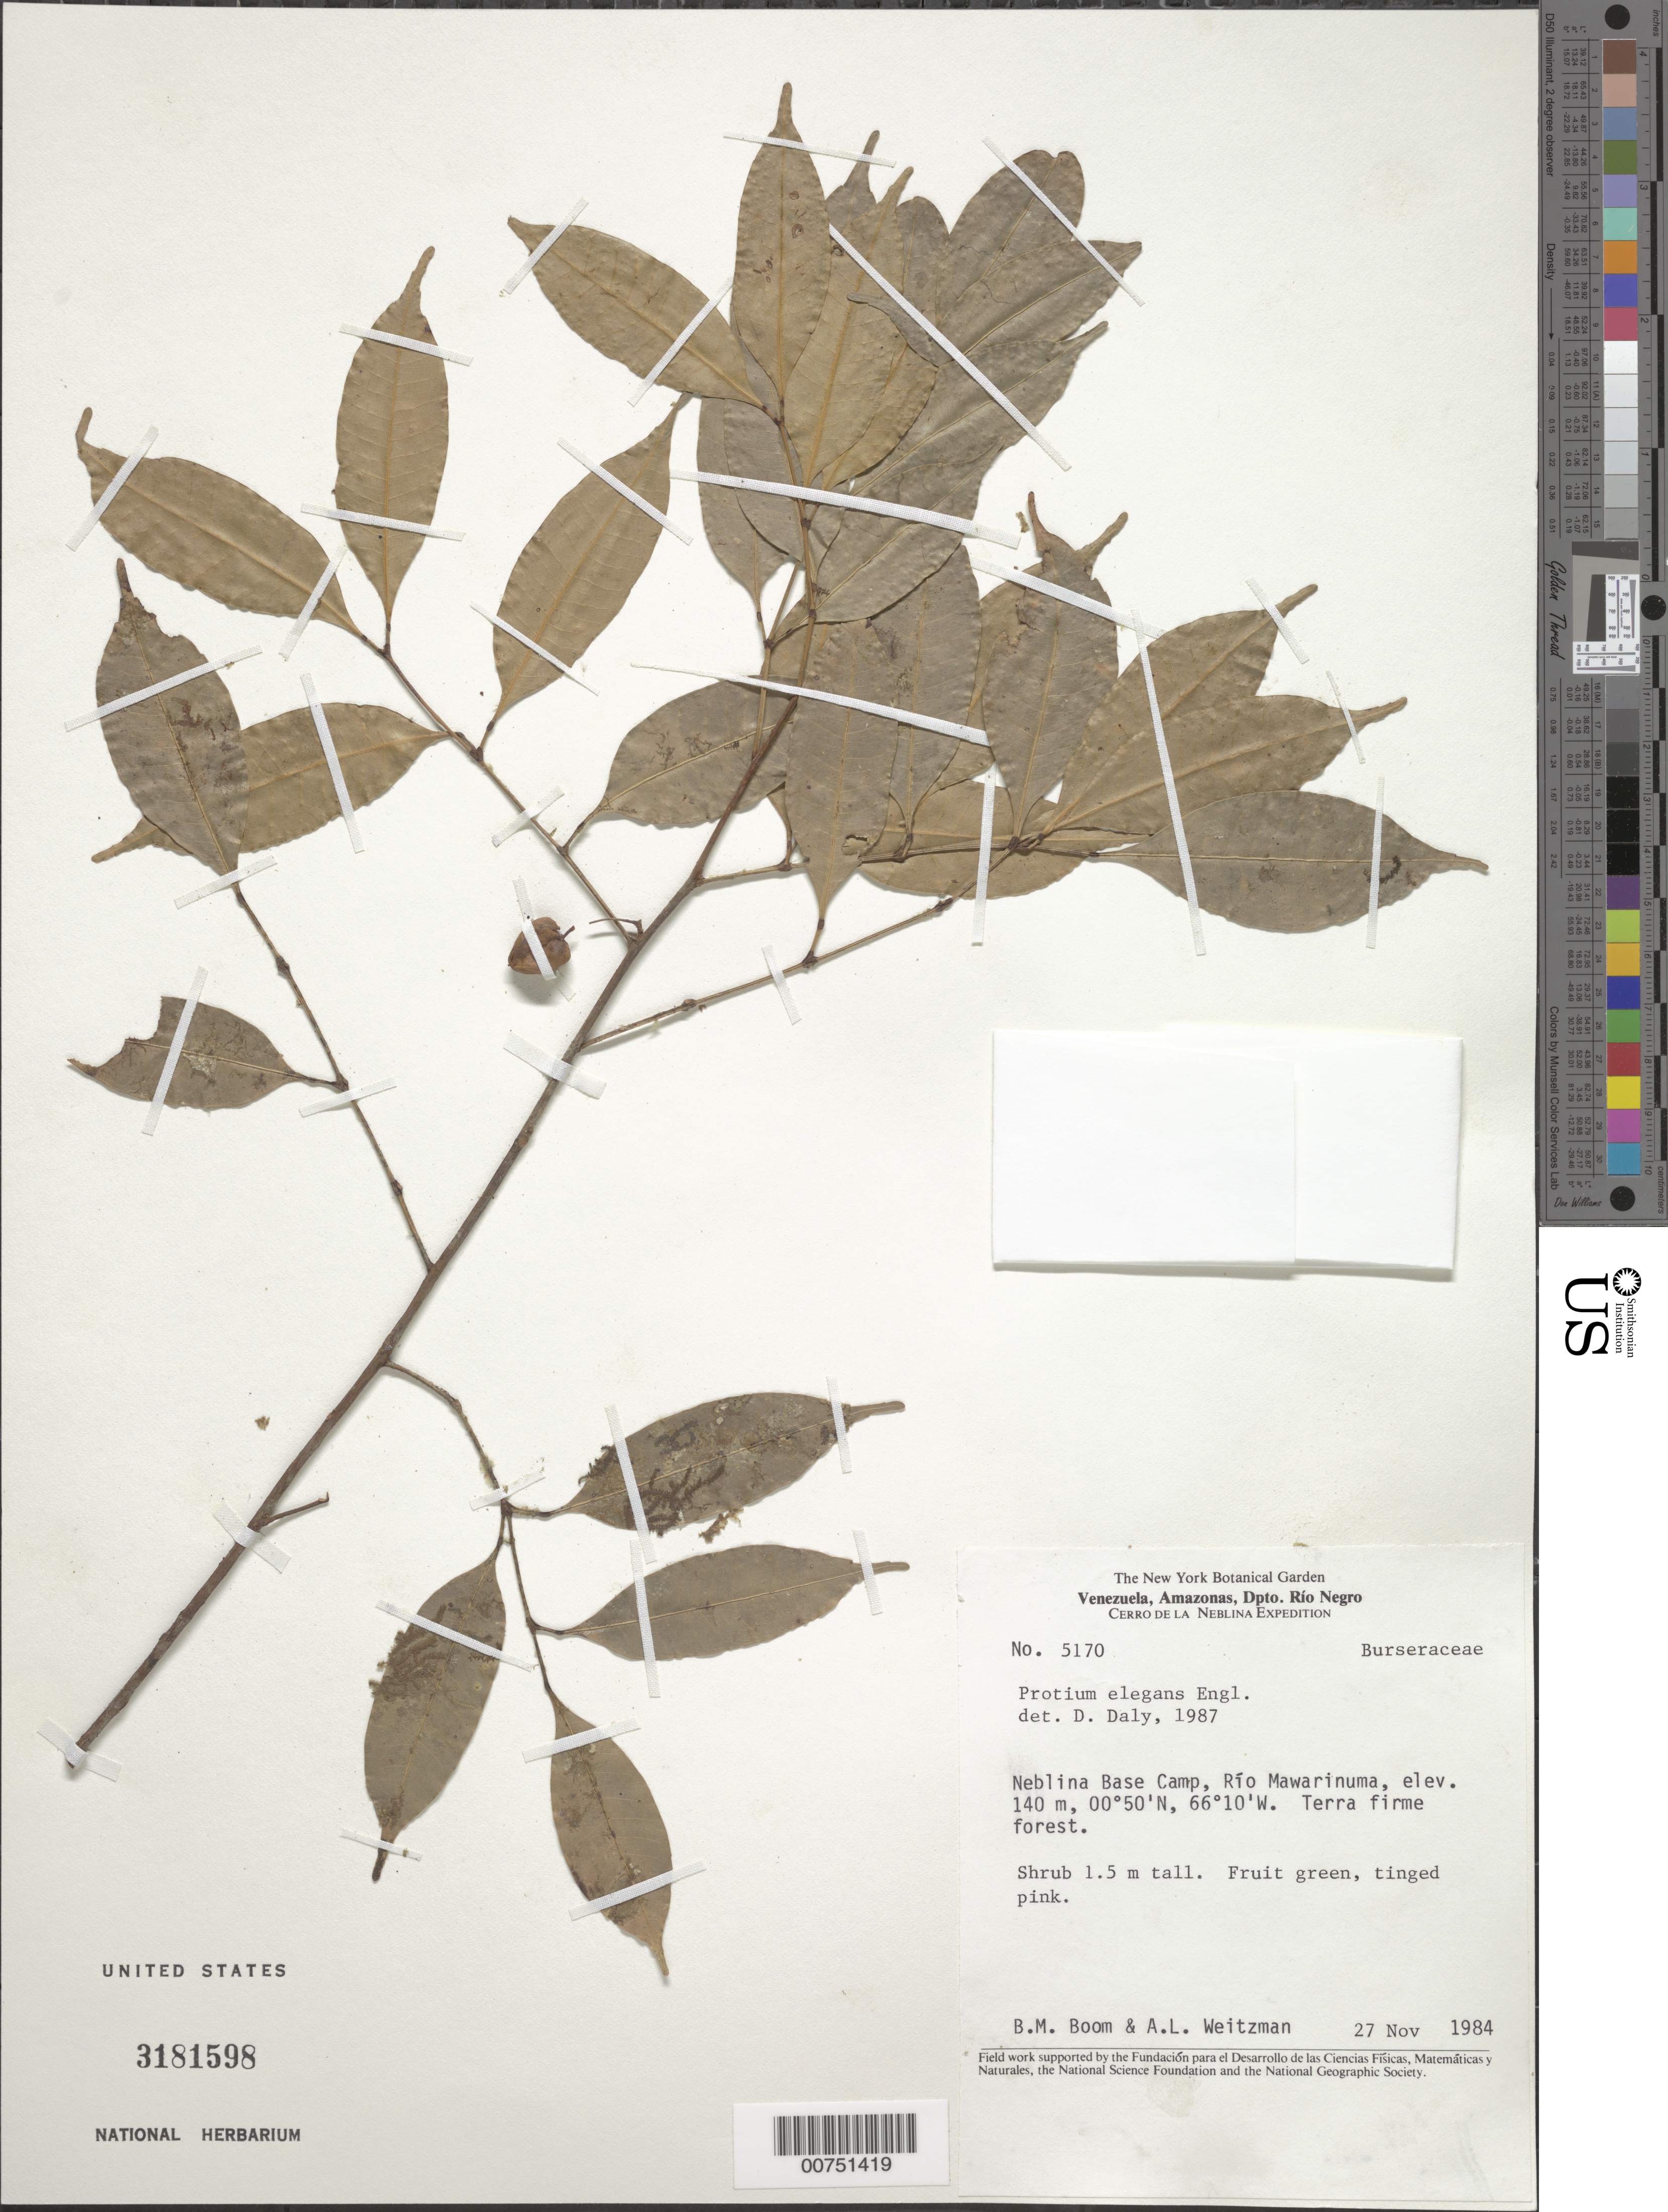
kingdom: Plantae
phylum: Tracheophyta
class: Magnoliopsida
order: Sapindales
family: Burseraceae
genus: Protium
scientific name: Protium elegans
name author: Engl.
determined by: Daly, D. C.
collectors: B. M. Boom & A. L. Weitzman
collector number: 5170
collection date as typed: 27-Nov-84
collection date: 1984-11-27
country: Venezuela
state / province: Amazonas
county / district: Río Negro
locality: Cerro de la Neblina Base Camp, Río Mawarinuma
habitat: Terra firma forest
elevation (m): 140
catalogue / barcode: US 3181598